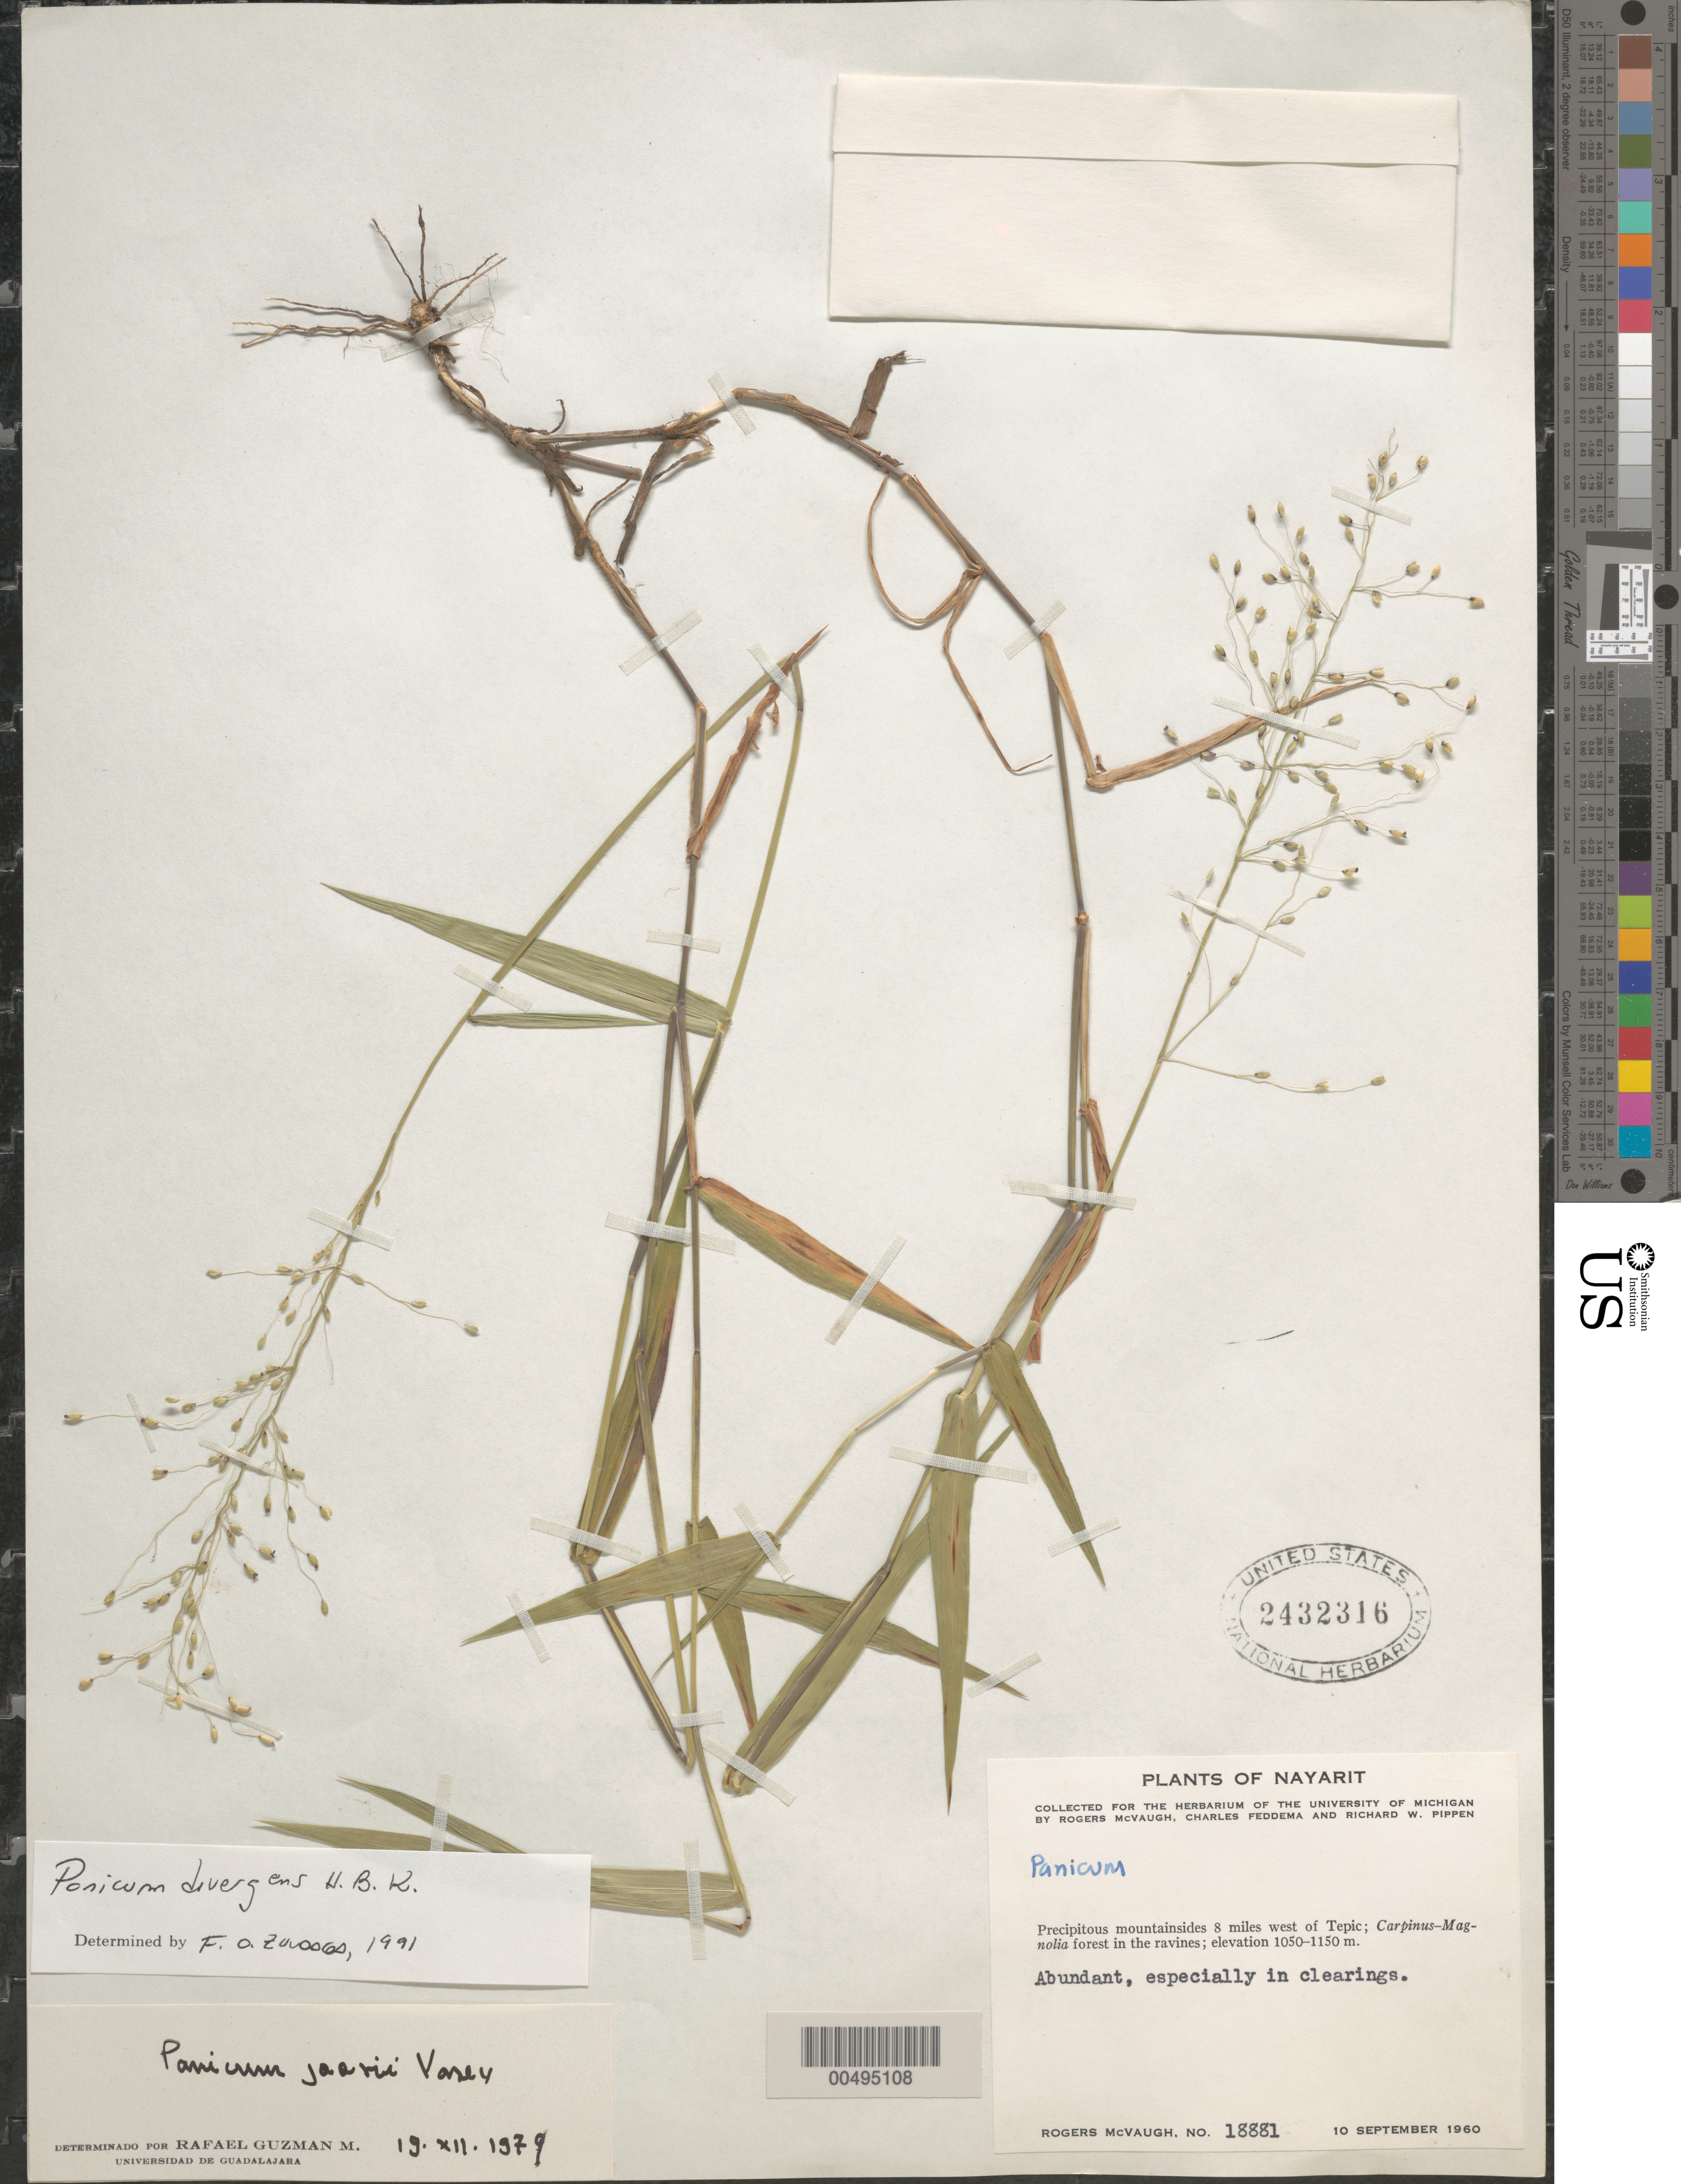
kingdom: Plantae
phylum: Tracheophyta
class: Liliopsida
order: Poales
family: Poaceae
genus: Panicum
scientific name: Panicum divergens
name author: Kunth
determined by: Zuloaga, F. O.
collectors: R. McVaugh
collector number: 18881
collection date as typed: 10 Sep 1960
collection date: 1960-09-10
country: Mexico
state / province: Nayarit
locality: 8 mi W of Tepic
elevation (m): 1050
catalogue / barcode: US 2432316